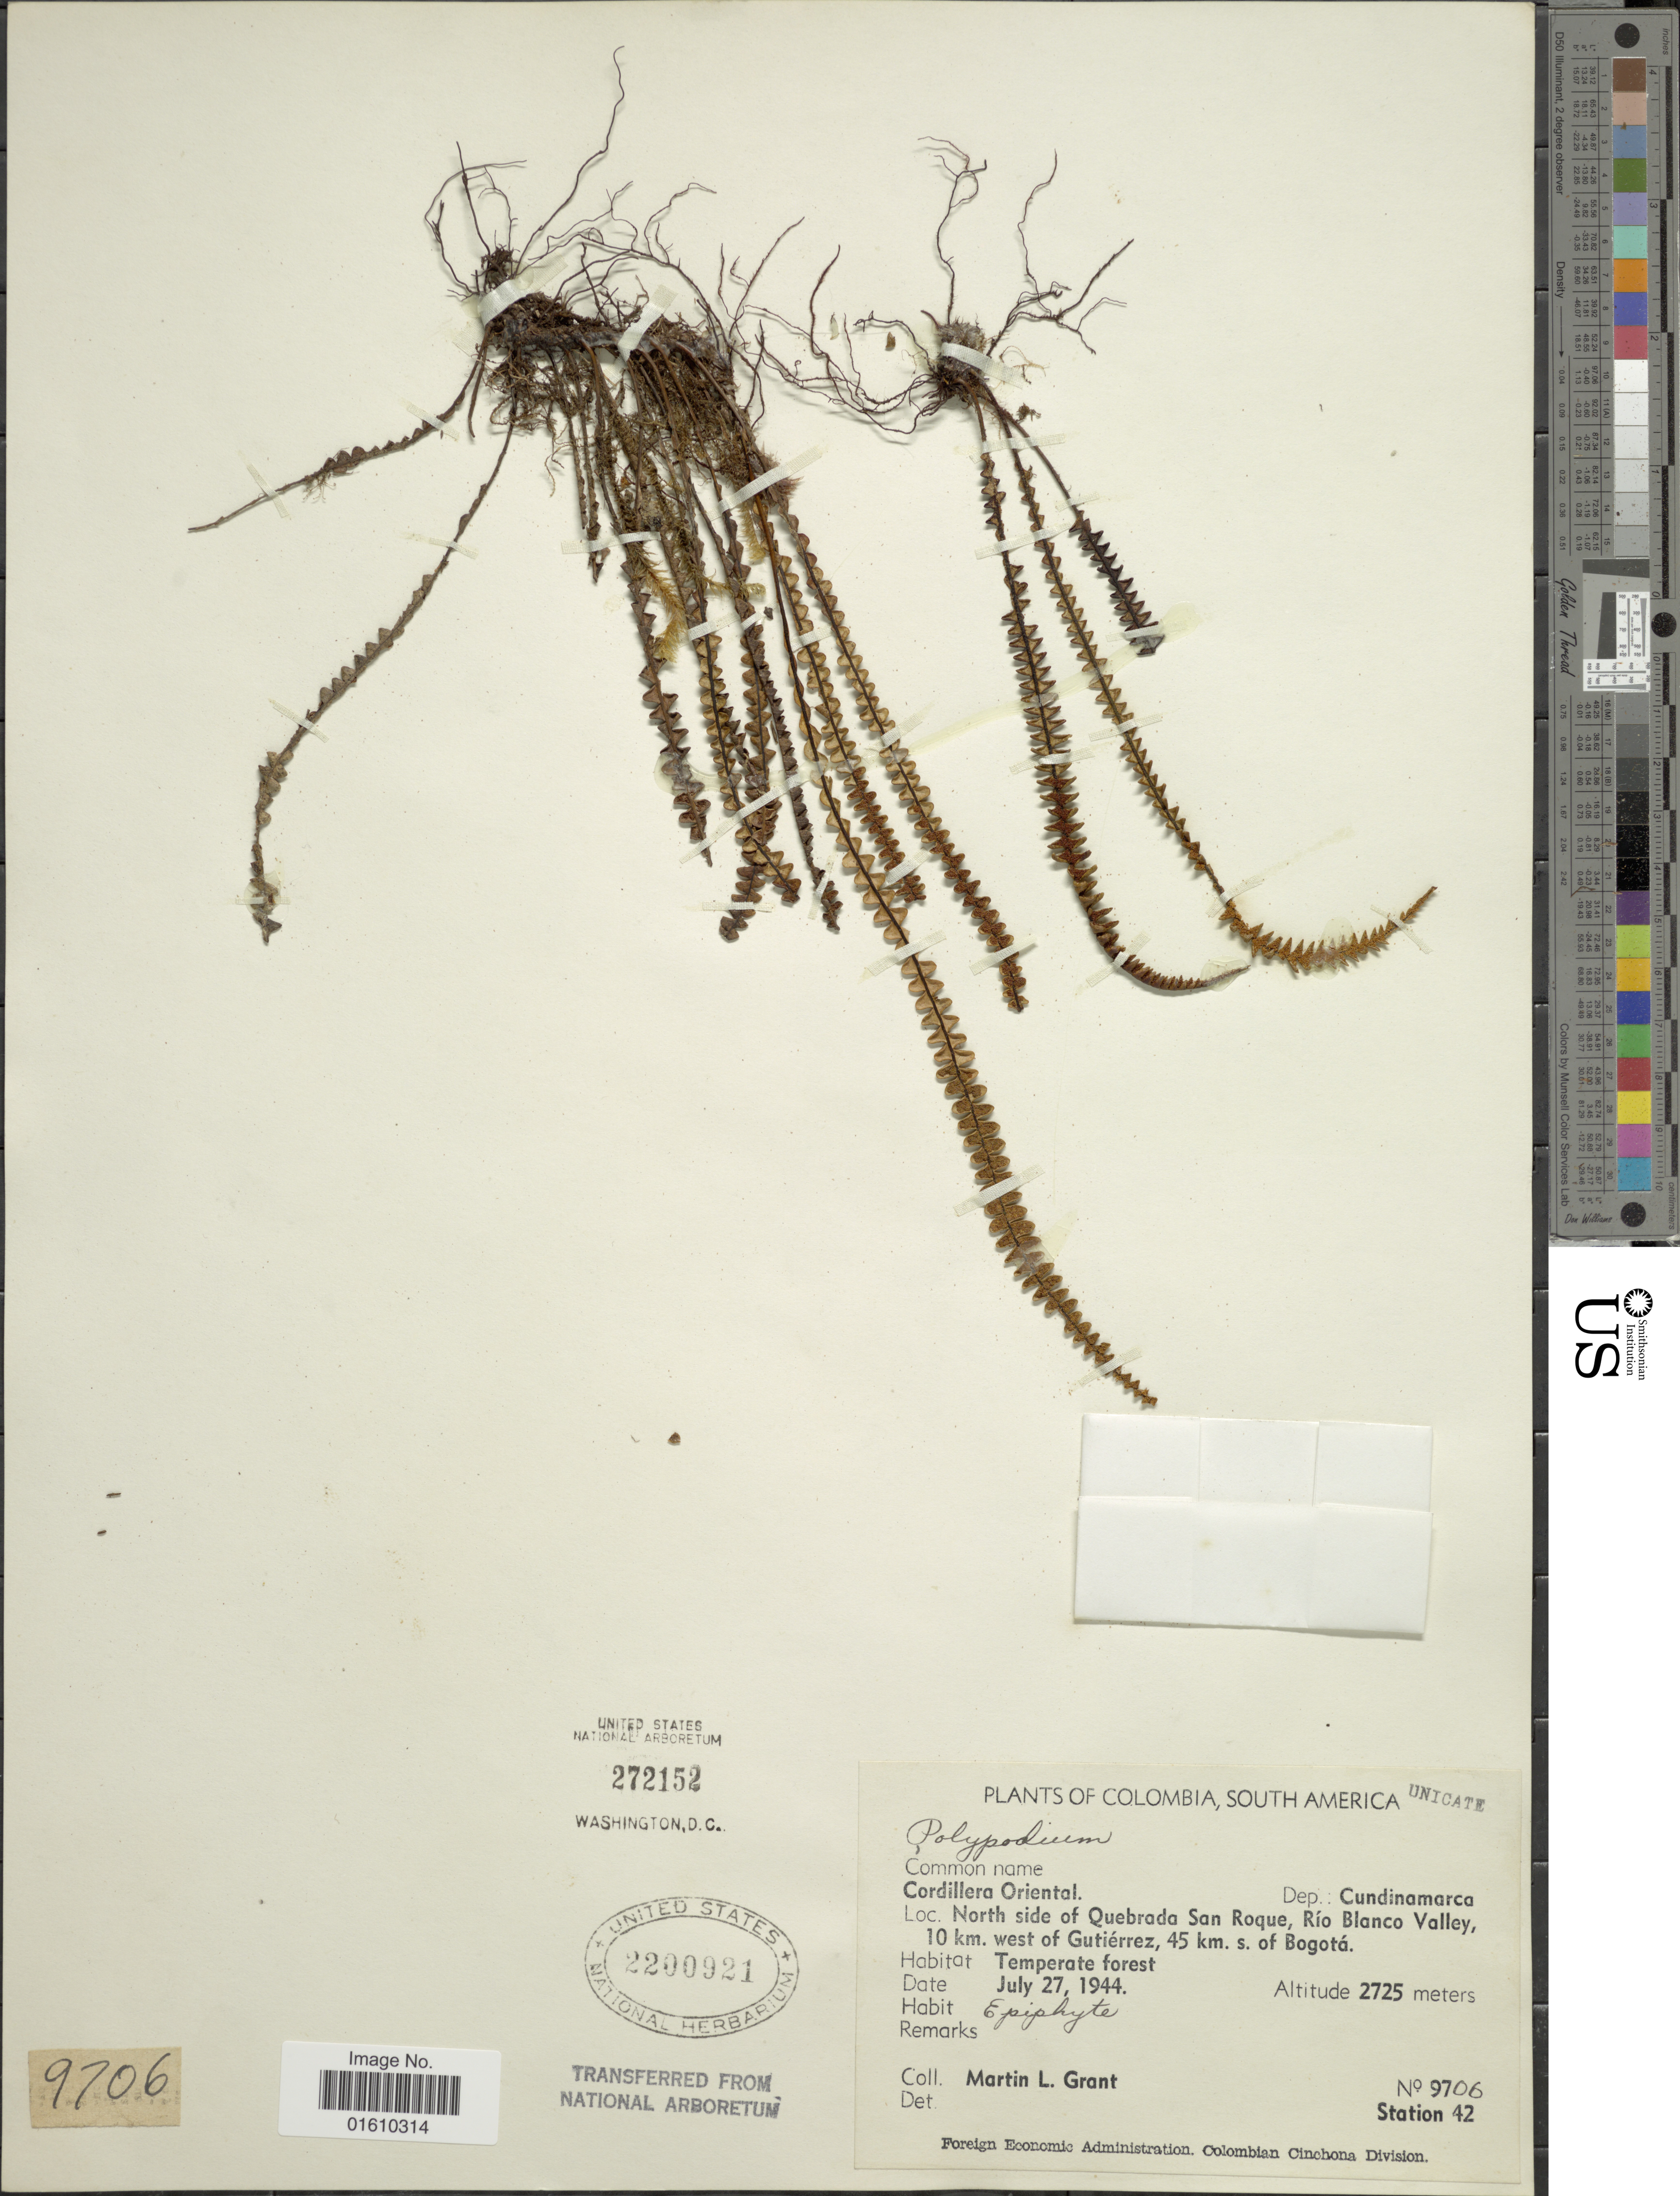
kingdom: Plantae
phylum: Tracheophyta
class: Polypodiopsida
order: Polypodiales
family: Polypodiaceae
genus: Melpomene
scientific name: Melpomene sp.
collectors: M. L. Grant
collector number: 9706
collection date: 1944-07-27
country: Colombia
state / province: Cundinamarca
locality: Cordillera Oriental, North side of Quebrada San Roque, Río Blanco Valley, 10 km. west of Gutiérrez, 45 km. s. of Bogotá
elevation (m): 2725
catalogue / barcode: US 2200921